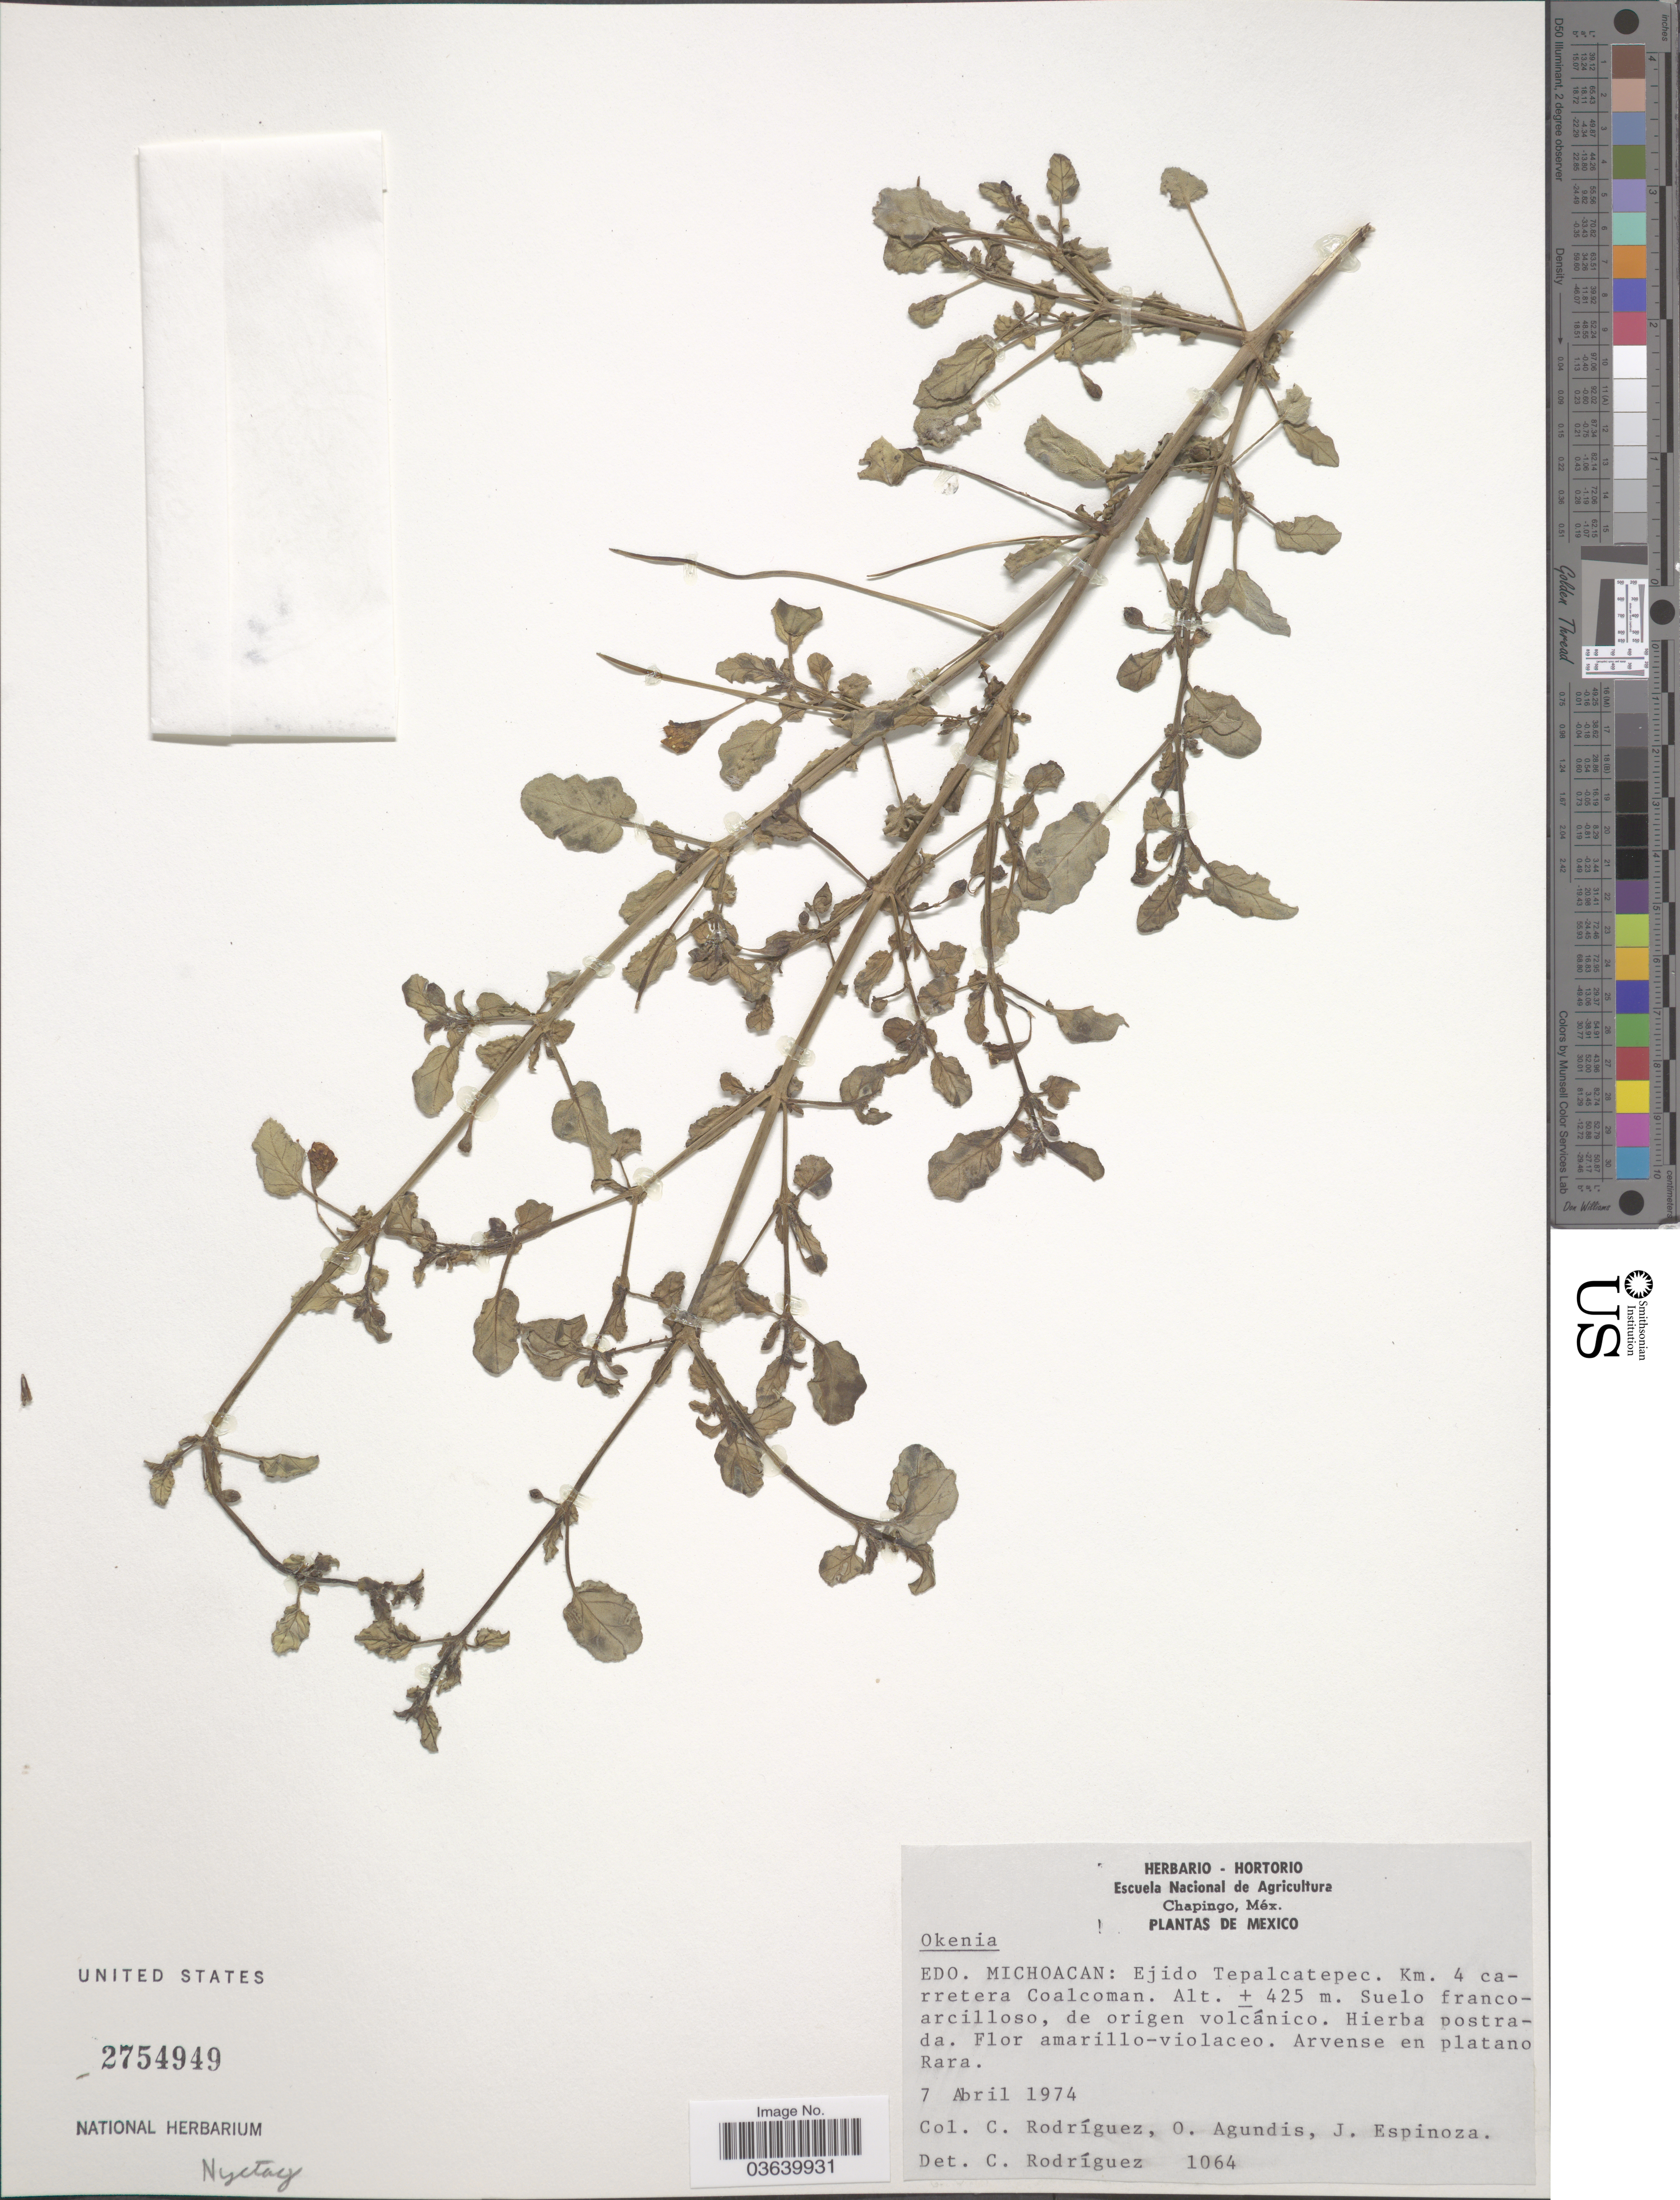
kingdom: Plantae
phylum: Tracheophyta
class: Magnoliopsida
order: Caryophyllales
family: Nyctaginaceae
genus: Okenia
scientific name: Okenia sp.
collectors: C. Rodríguez-Flores, O. Agundis & J. Espinoza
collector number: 1064?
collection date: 1974-04-07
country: Mexico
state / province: Michoacán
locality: Ejido Tepalcatepec. Km. 4 carretera Coalcoman.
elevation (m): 425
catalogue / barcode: US 2754949